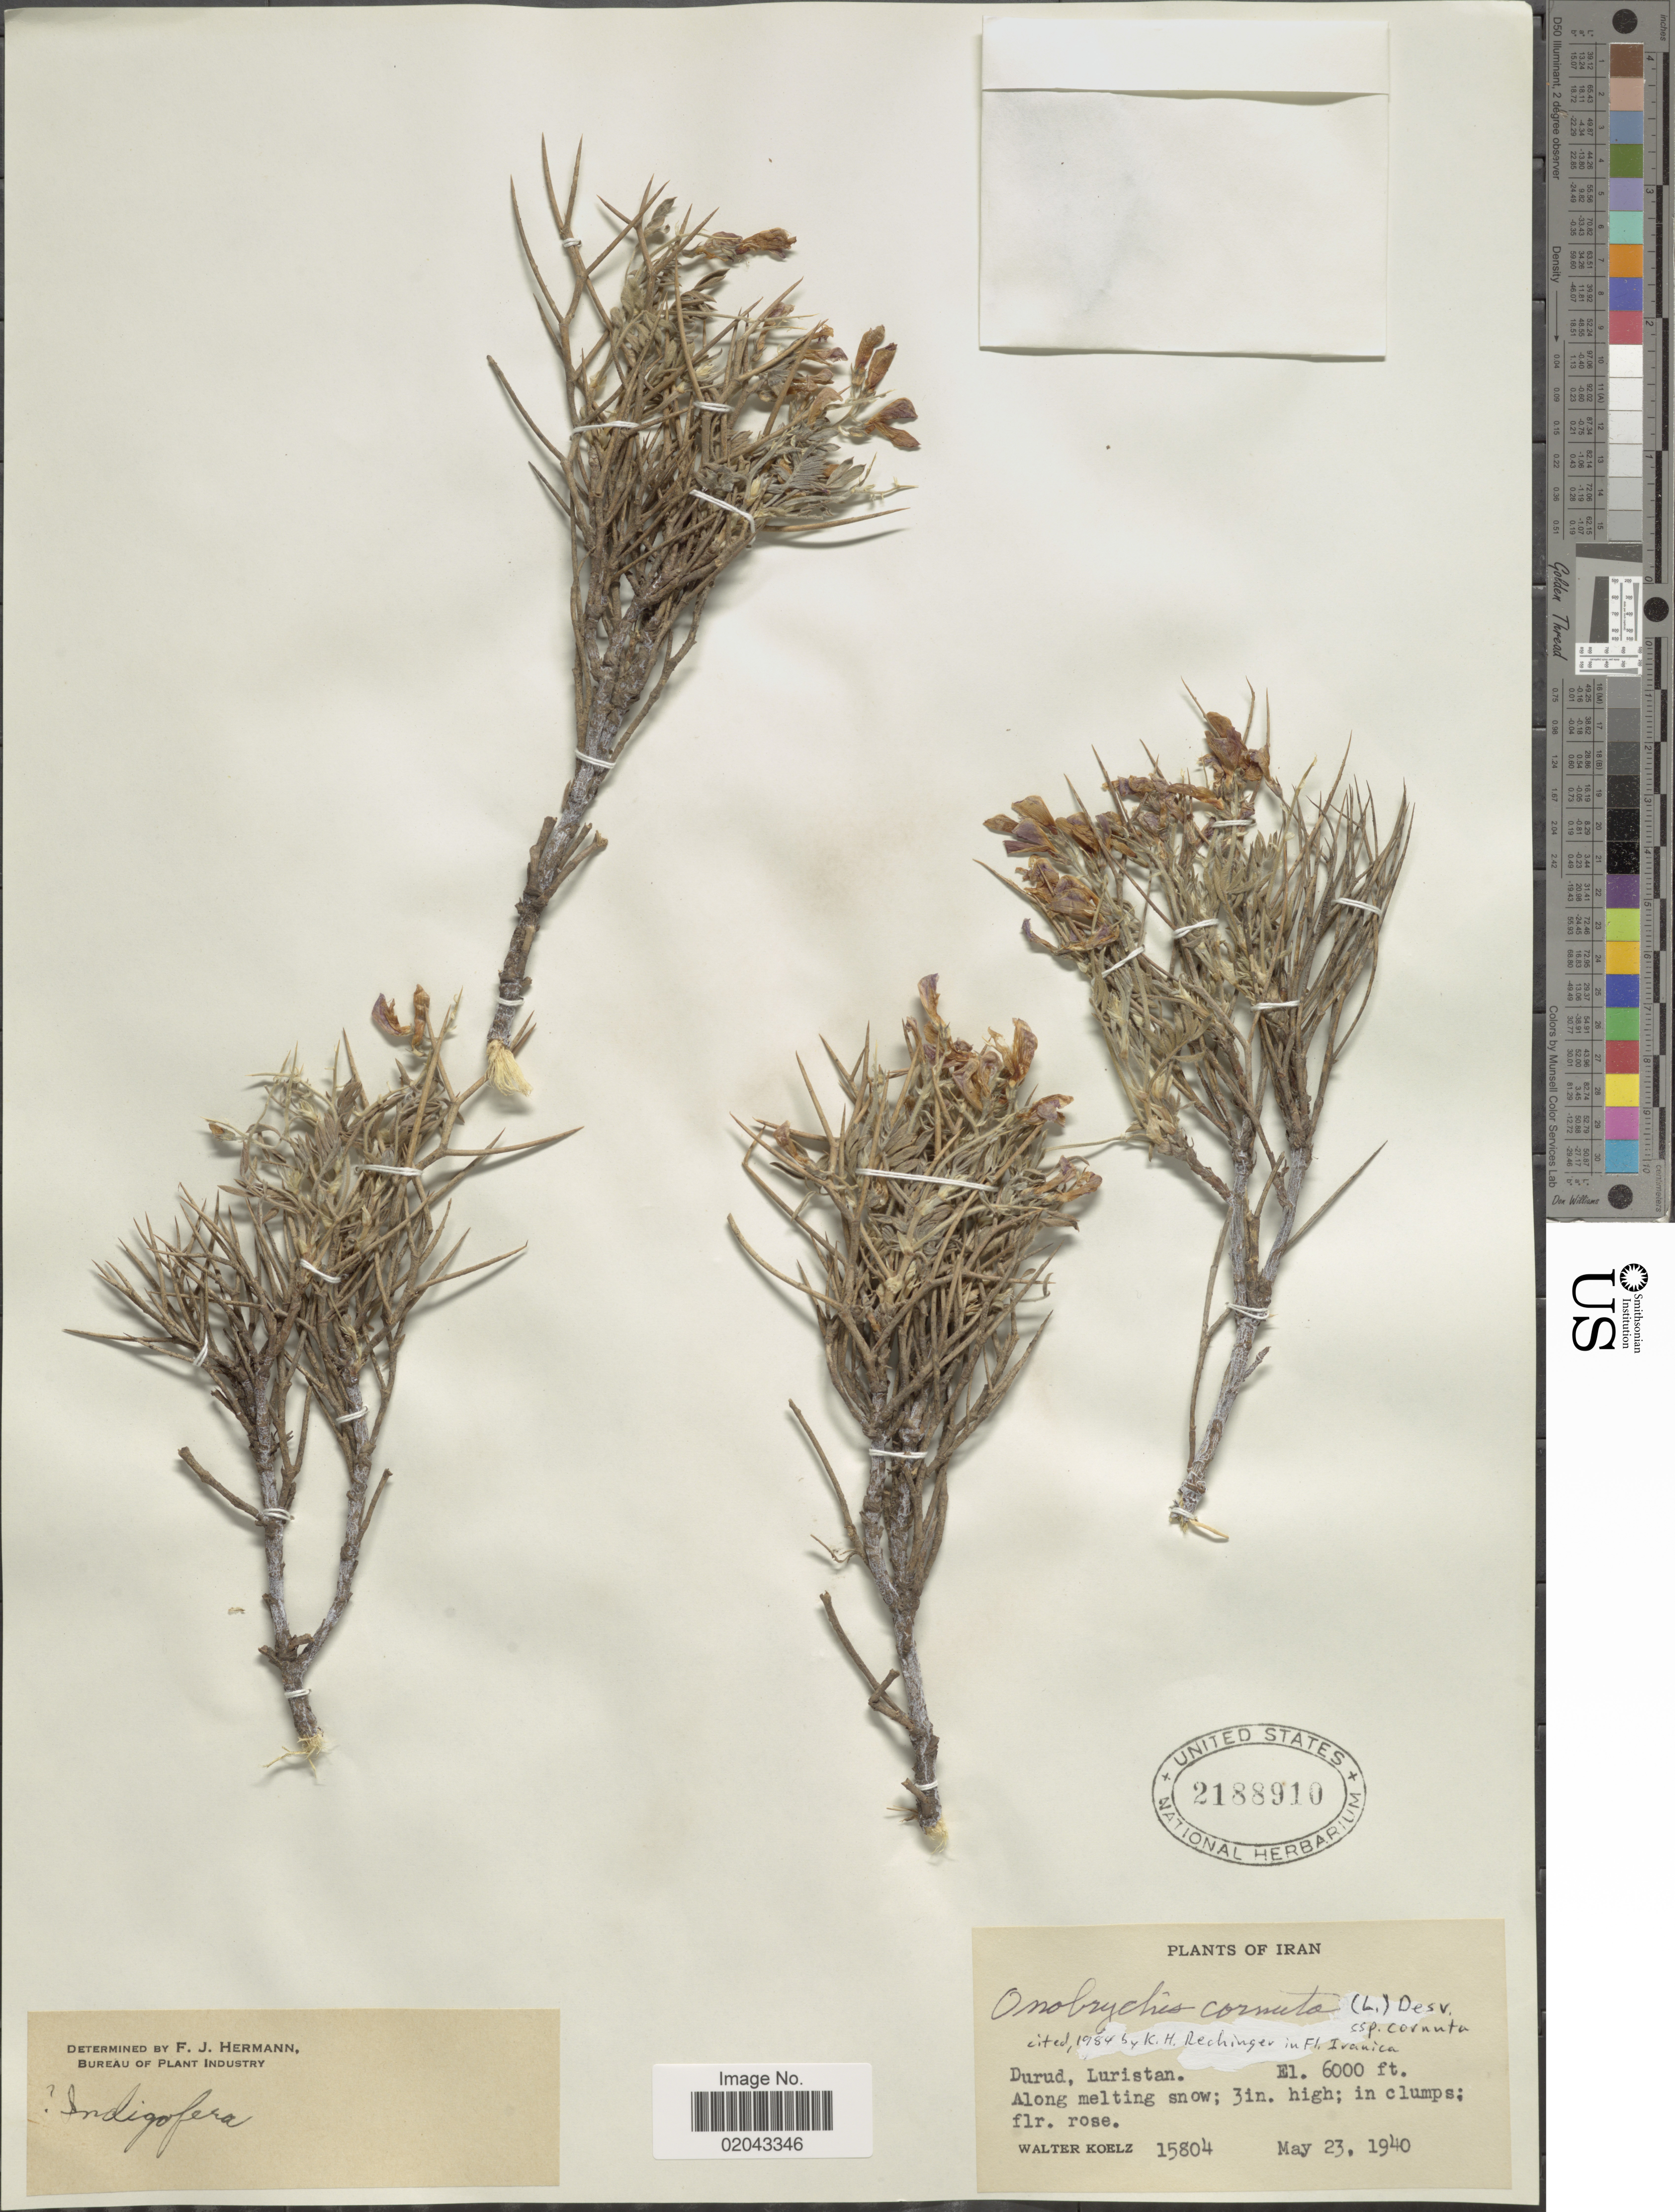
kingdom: Plantae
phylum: Tracheophyta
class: Magnoliopsida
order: Fabales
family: Fabaceae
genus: Onobrychis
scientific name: Onobrychis cornuta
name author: (L.) Desv.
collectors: W. N. Koelz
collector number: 15804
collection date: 1940-05-23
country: Iran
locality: Durud, Luristan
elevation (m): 1829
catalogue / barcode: US 2188910